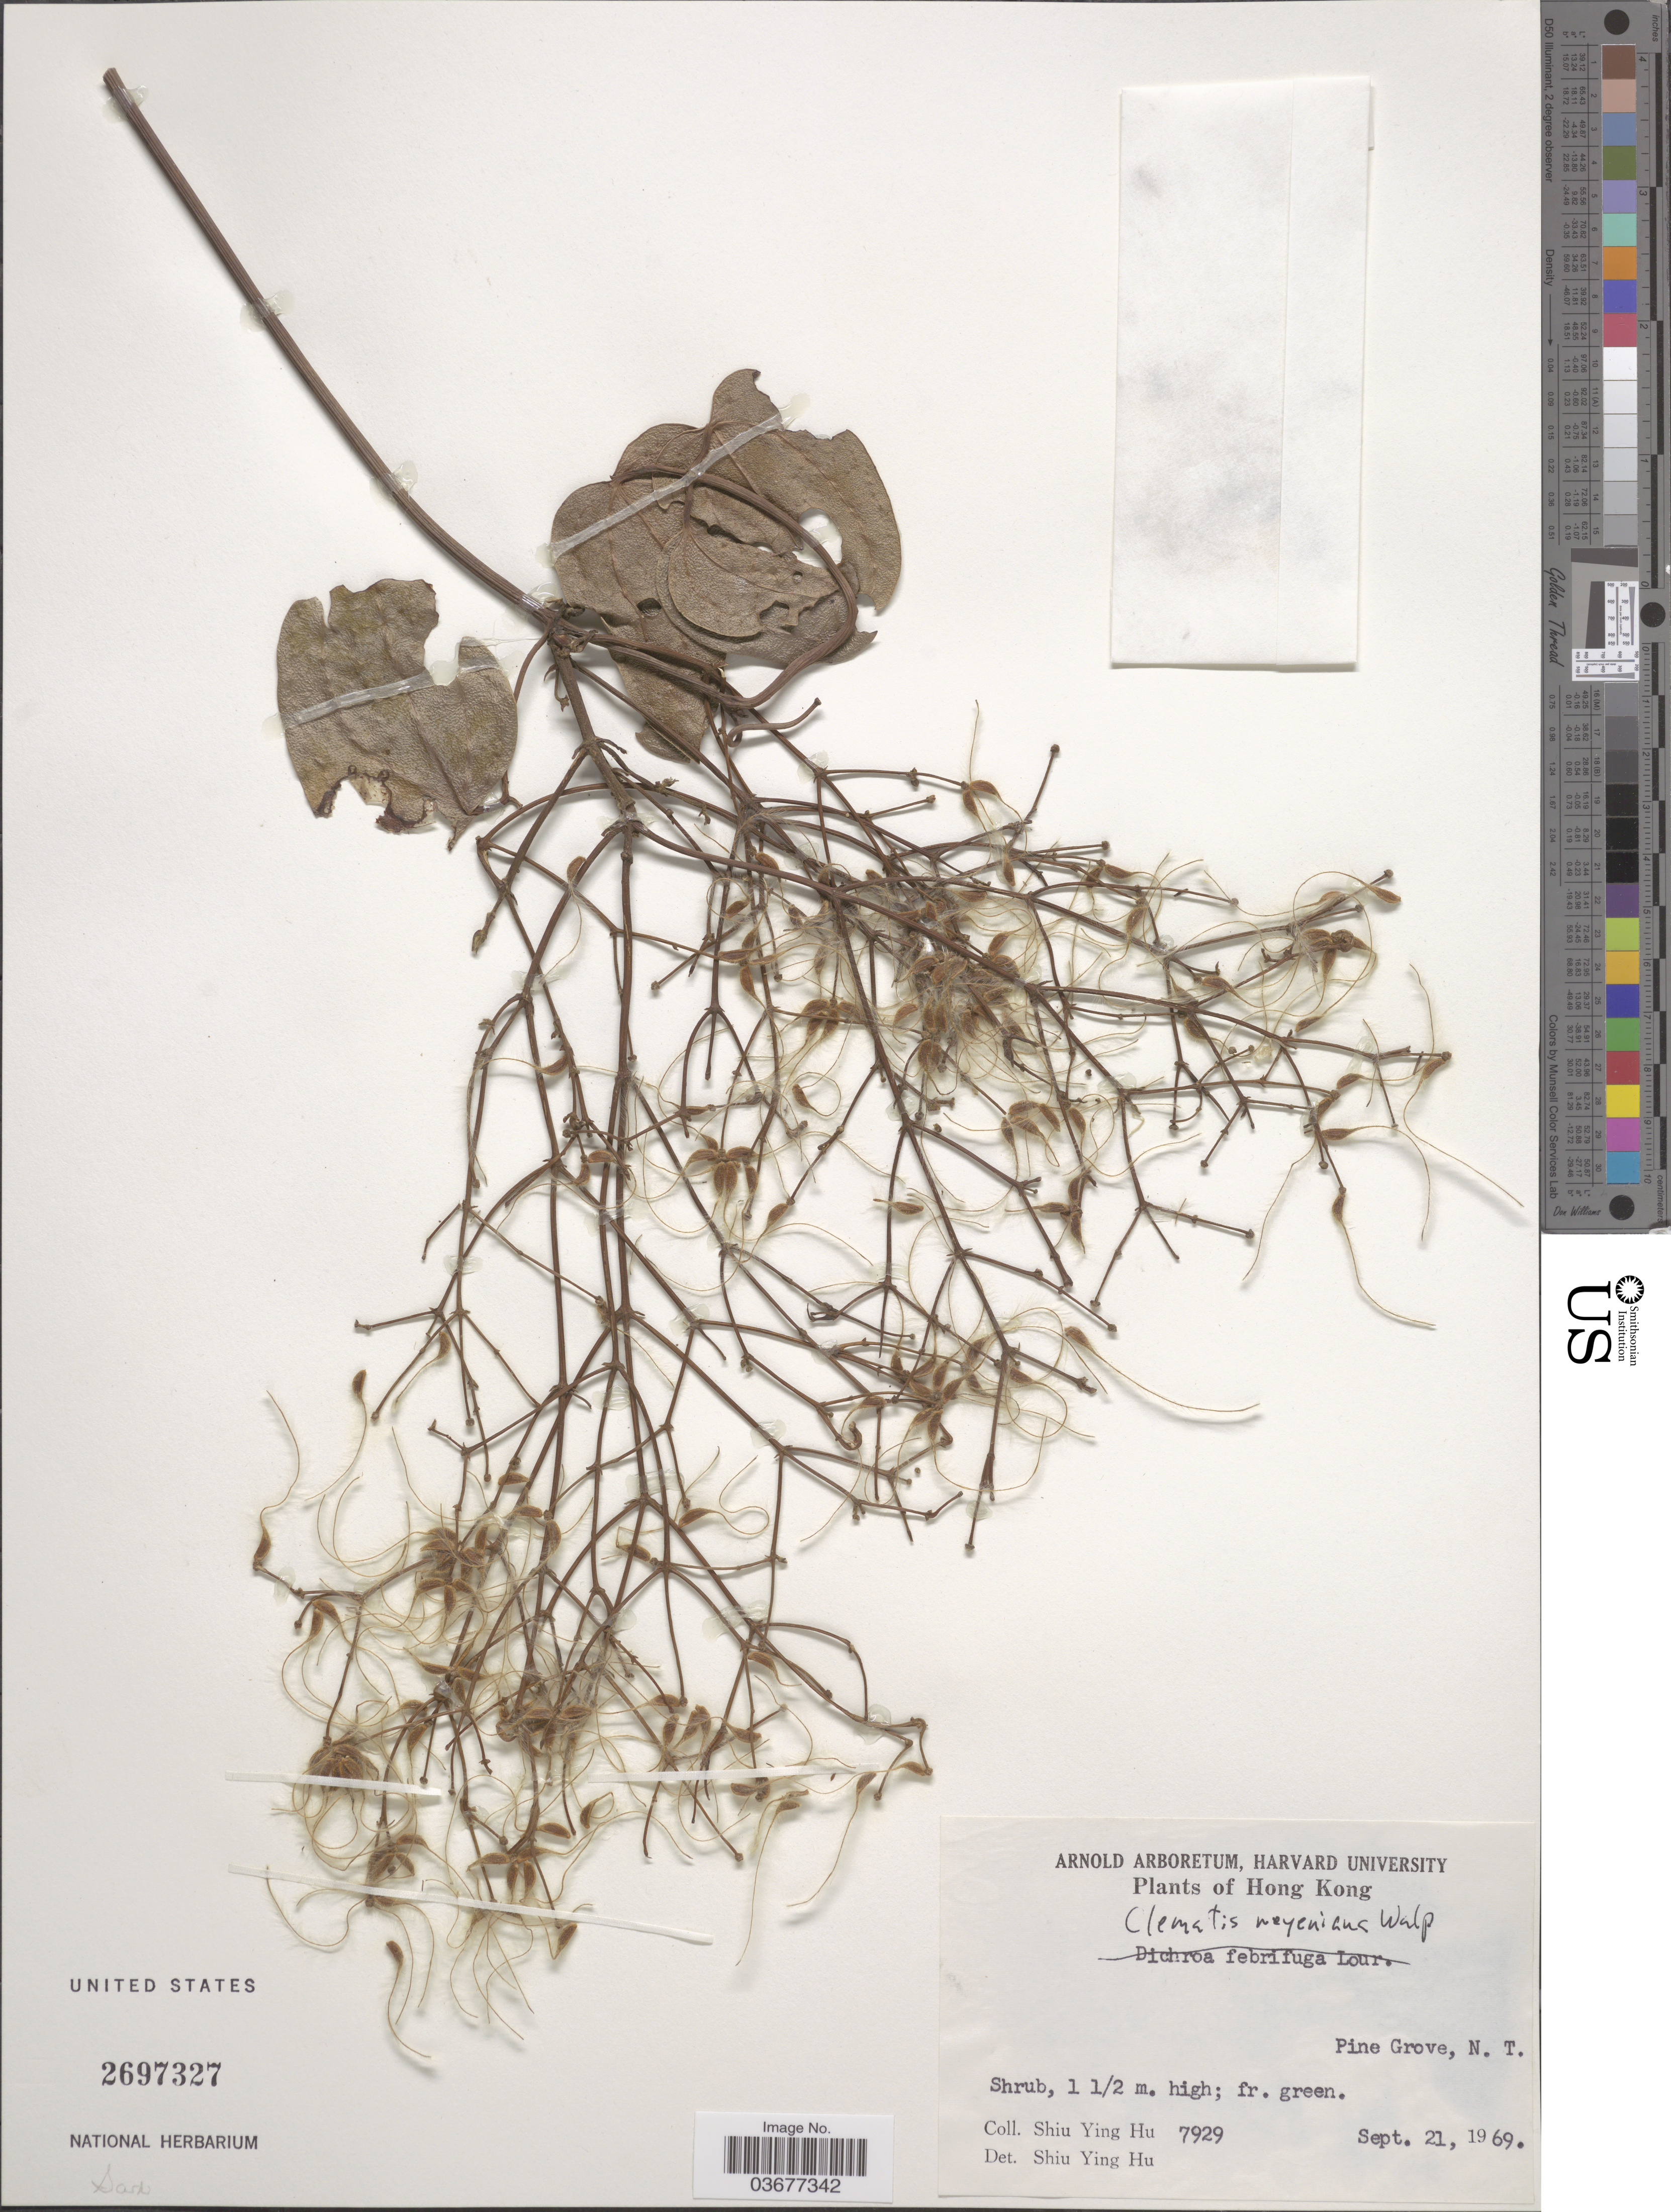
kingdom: Plantae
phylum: Tracheophyta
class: Magnoliopsida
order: Ranunculales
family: Ranunculaceae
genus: Clematis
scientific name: Clematis meyeniana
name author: Walp.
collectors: S. Y. Hu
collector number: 7929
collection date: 1969-09-21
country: China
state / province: Hong Kong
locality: Pine Grove, N. T.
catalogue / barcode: US 2697327